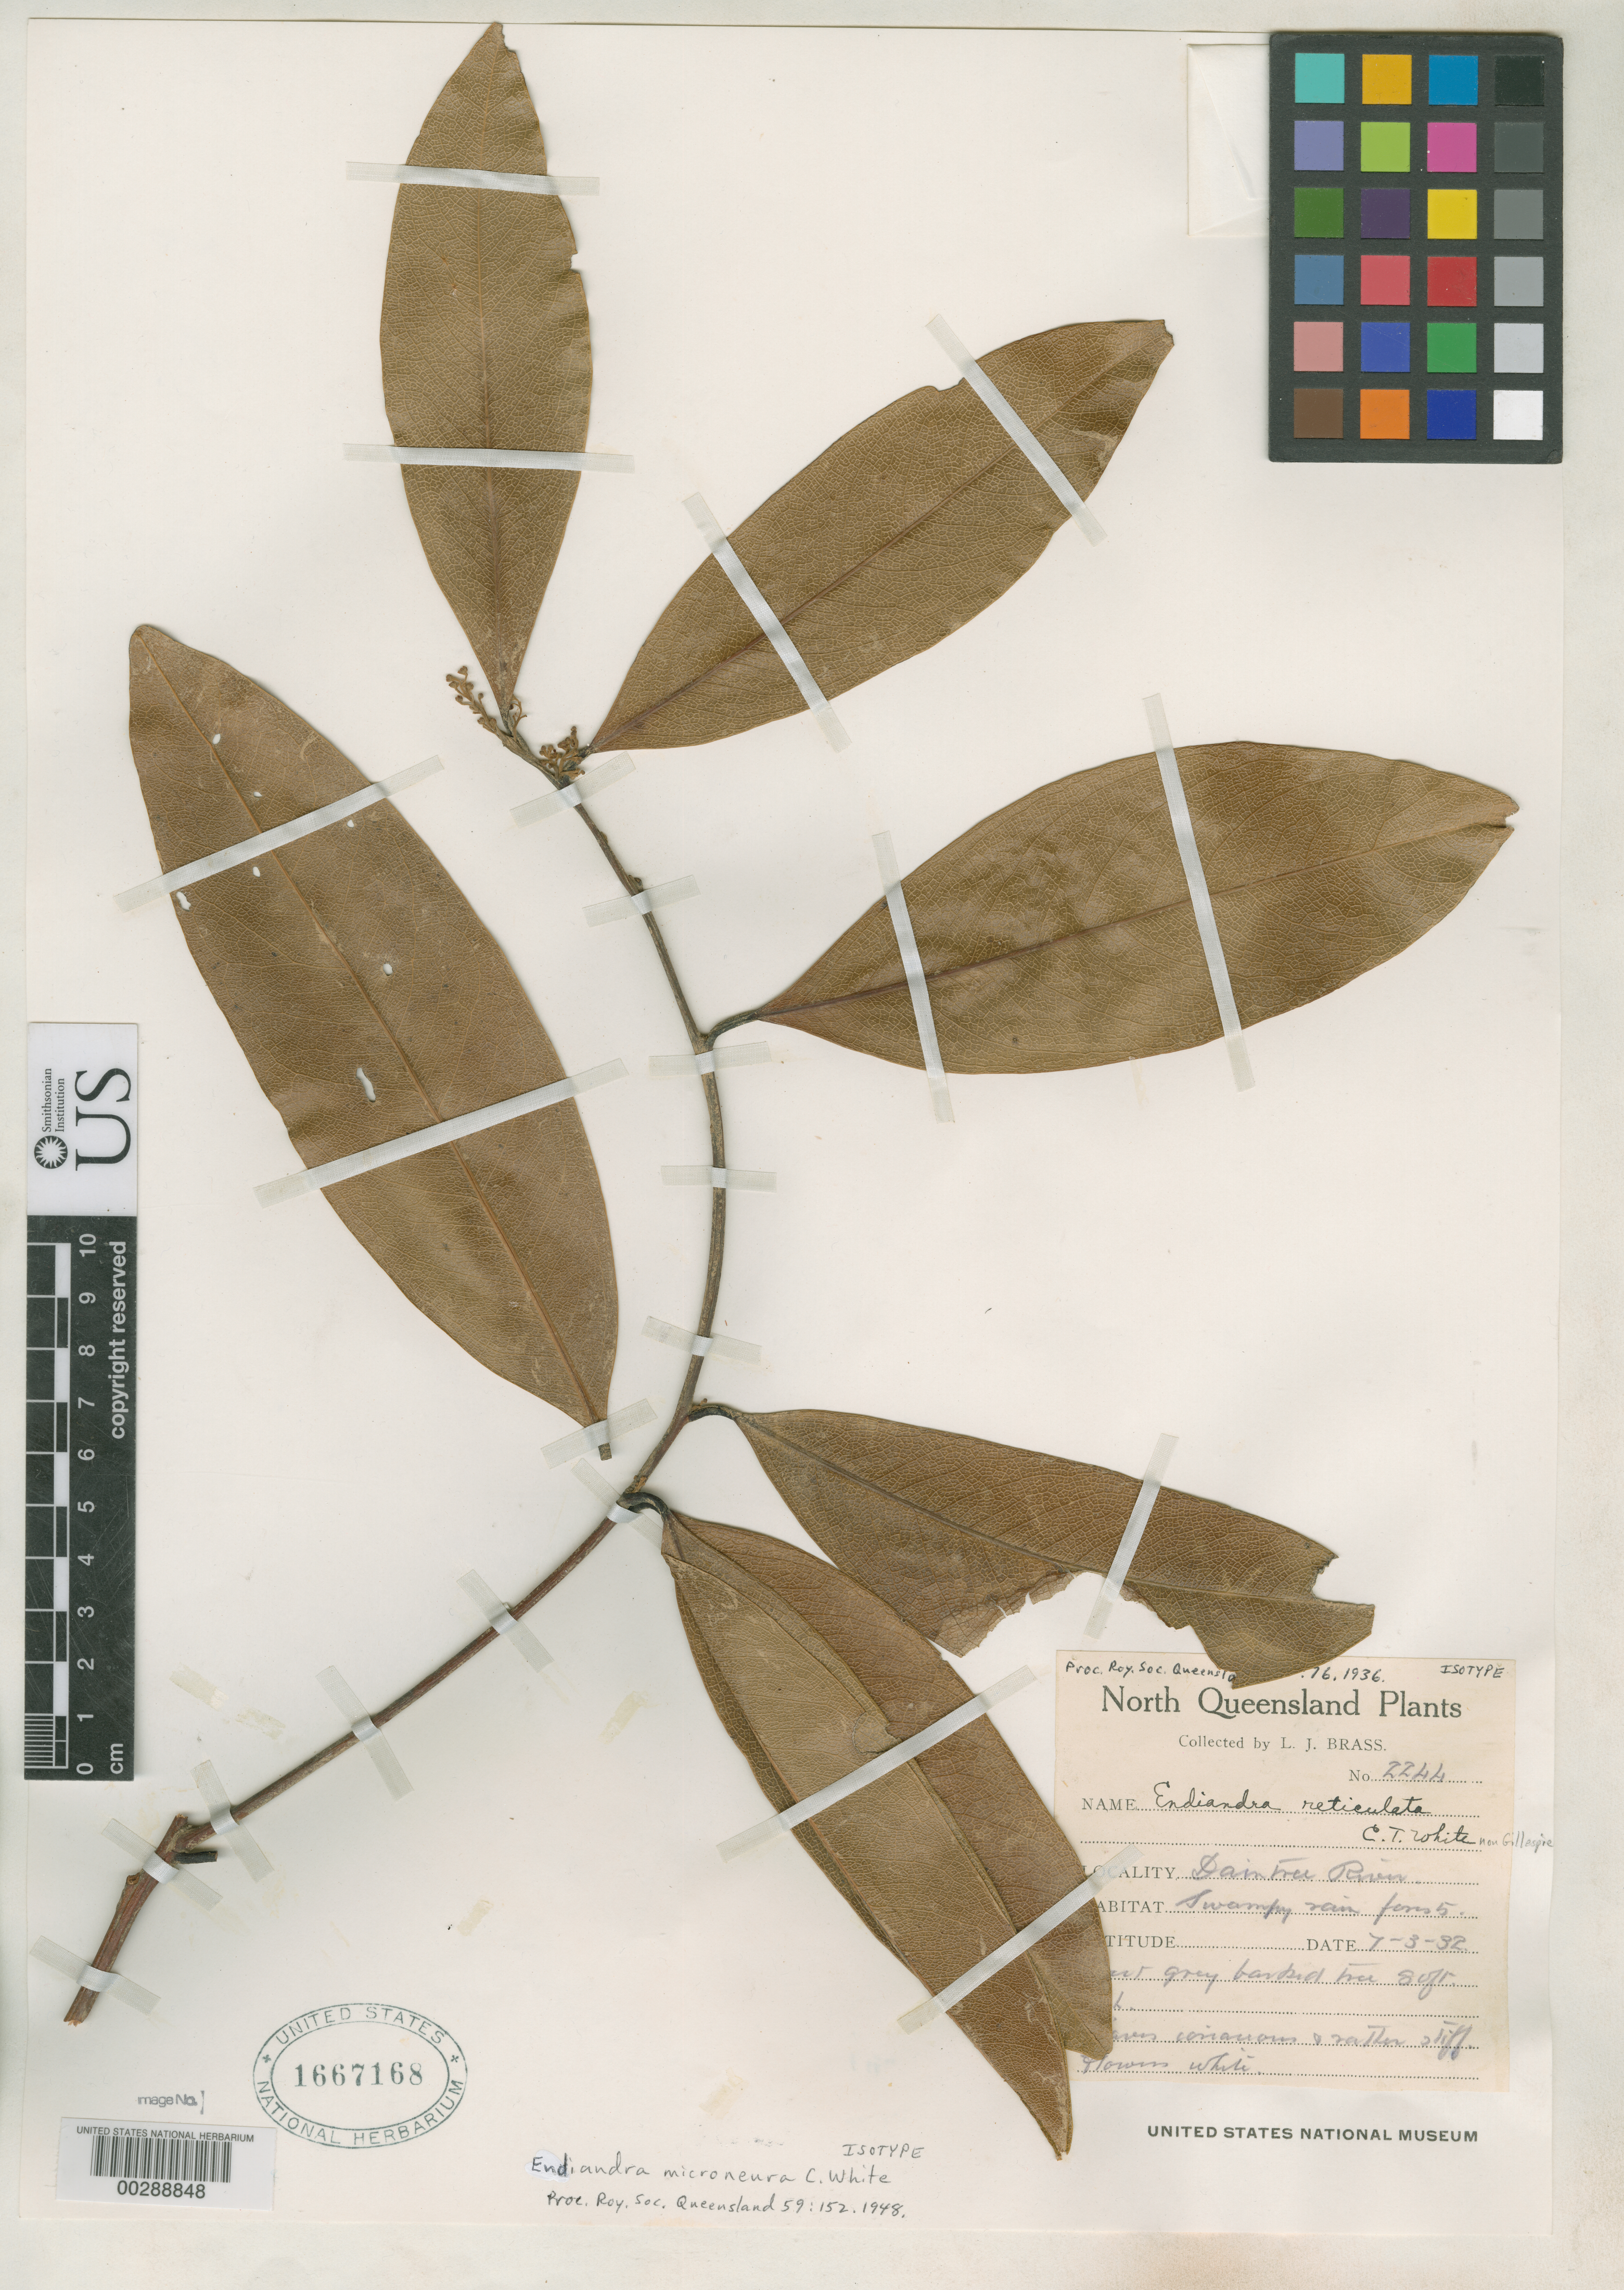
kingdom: Plantae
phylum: Tracheophyta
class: Magnoliopsida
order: Laurales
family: Lauraceae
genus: Endiandra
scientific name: Endiandra reticulata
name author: C.T. White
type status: Isotype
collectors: L. J. Brass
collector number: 2244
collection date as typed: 07 Mar 1932 or 03 Jul 1932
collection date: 1932-03-07 or 1932-07-03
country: Australia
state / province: Queensland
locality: Daintree River.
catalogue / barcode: US 1667168